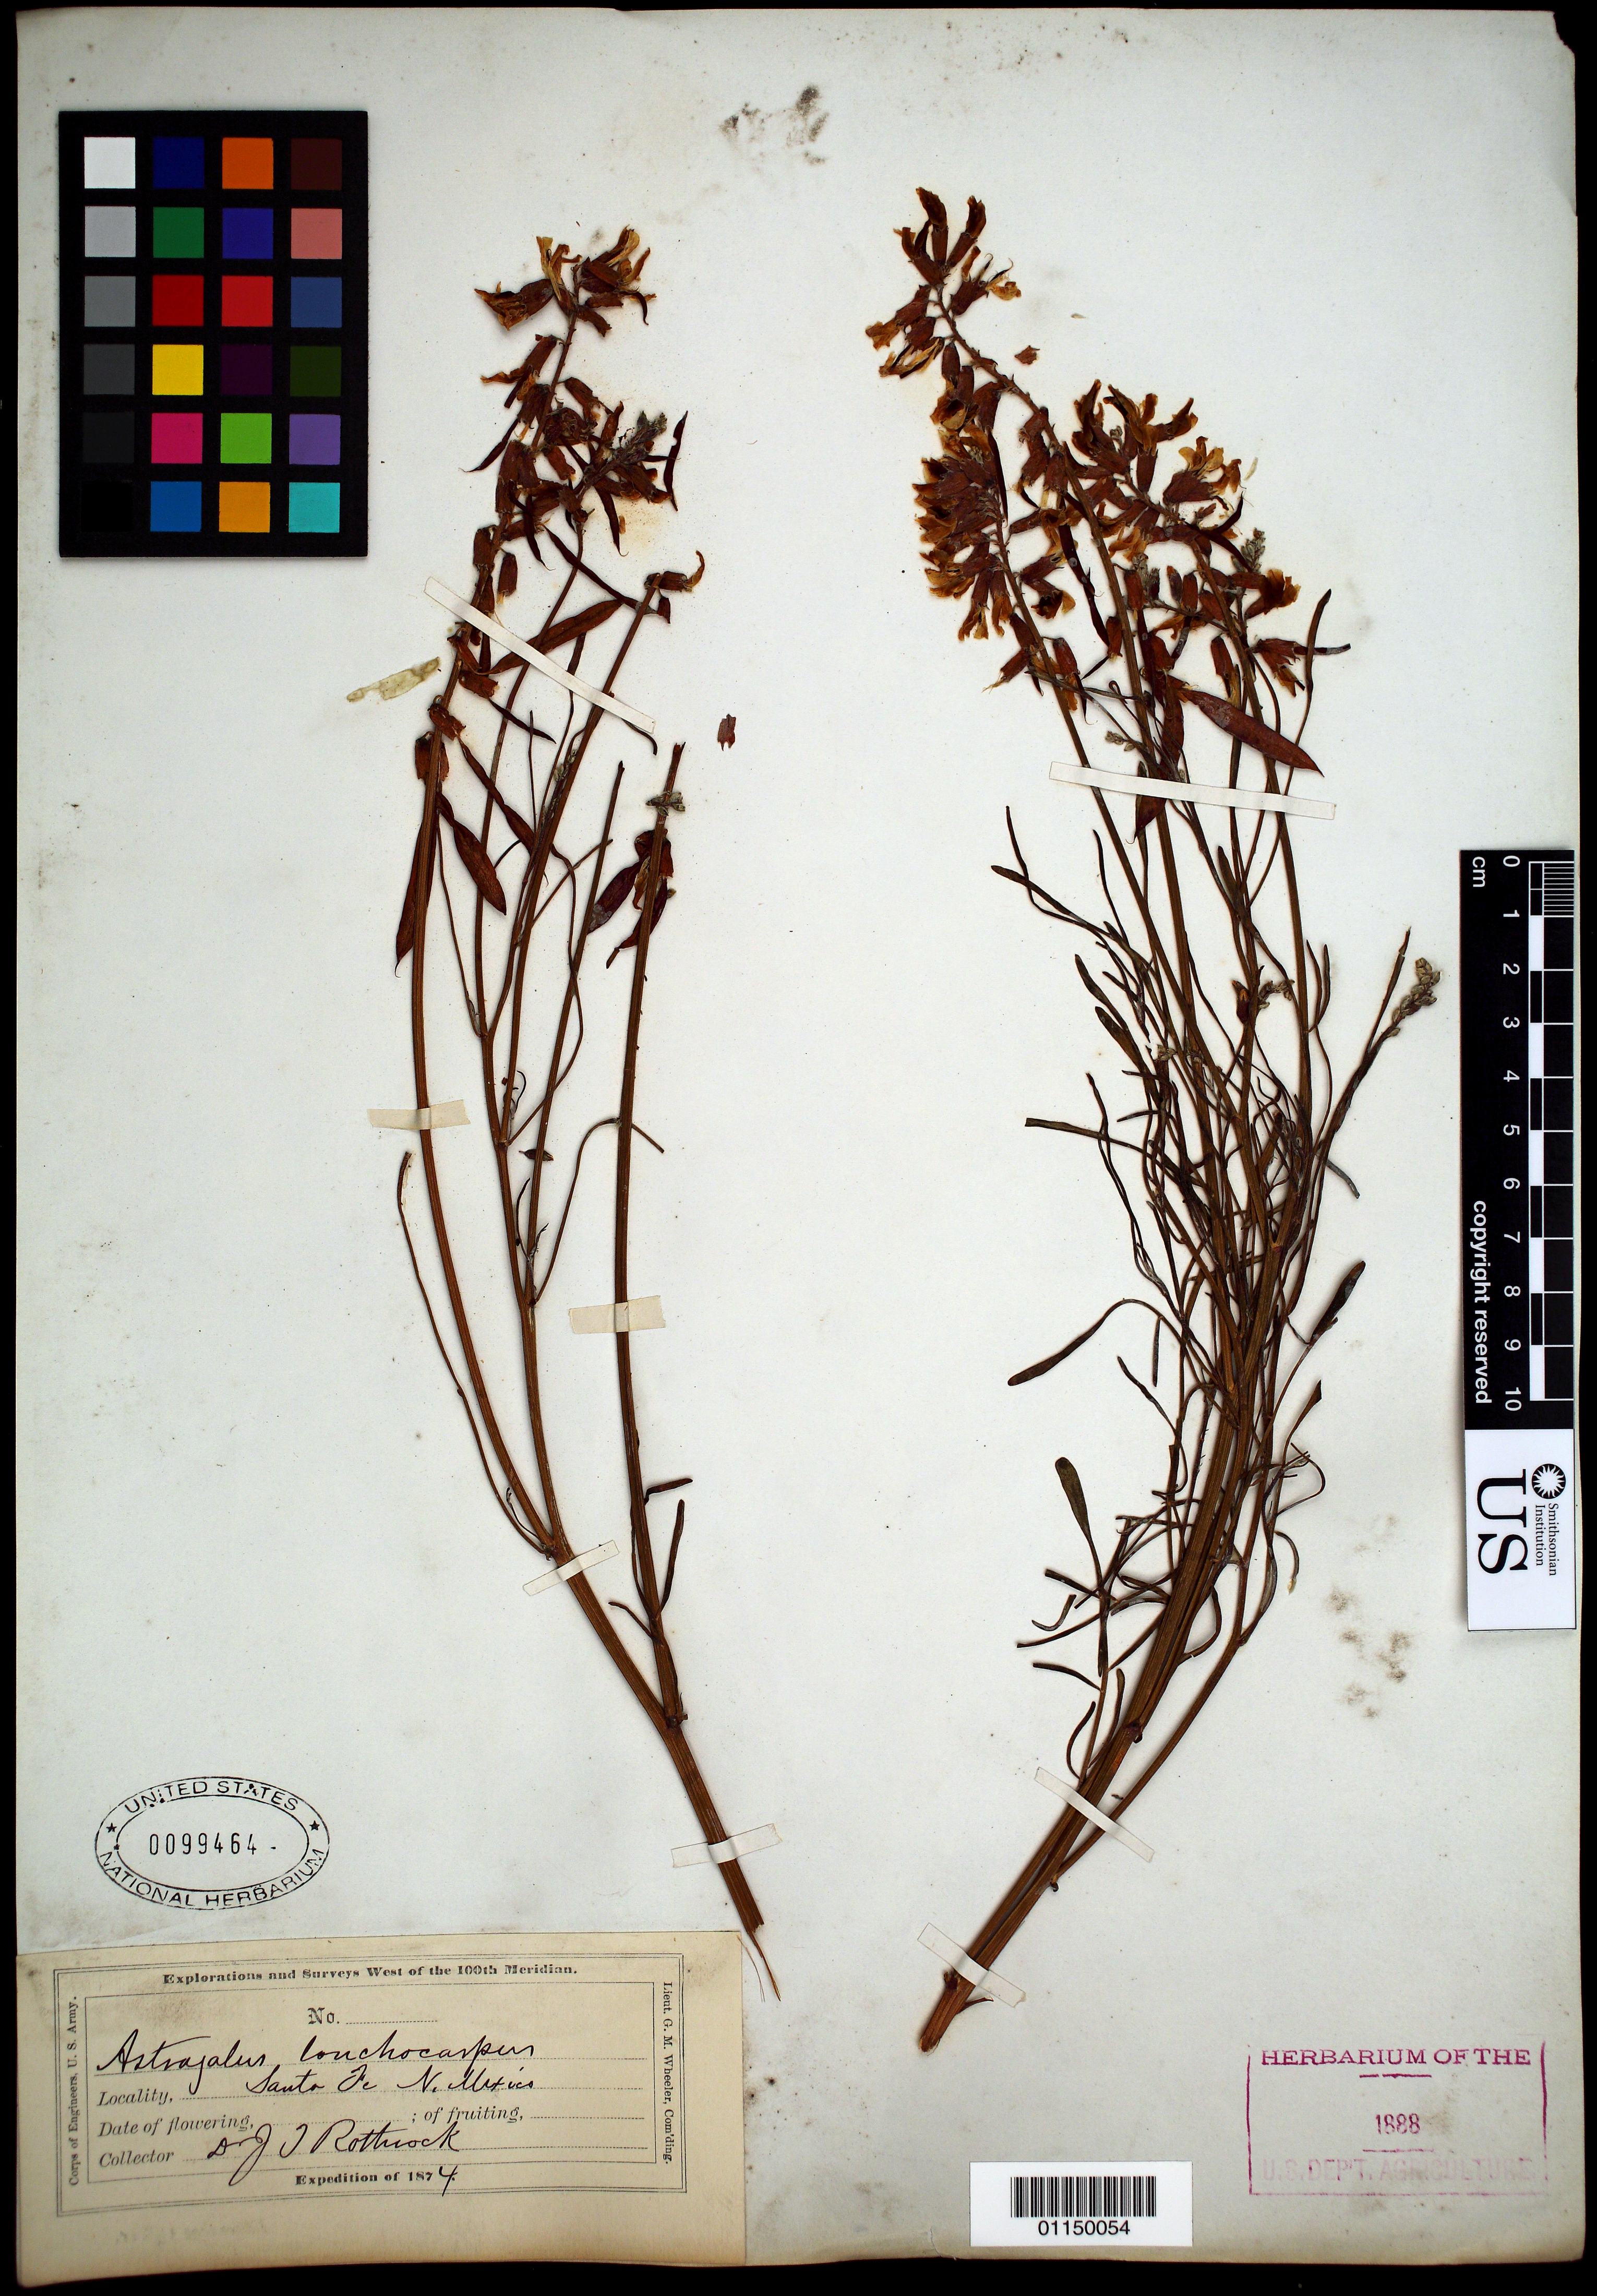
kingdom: Plantae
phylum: Tracheophyta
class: Magnoliopsida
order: Fabales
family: Fabaceae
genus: Astragalus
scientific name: Astragalus lonchocarpus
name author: Torr.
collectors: J. T. Rothrock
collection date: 1874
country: United States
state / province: New Mexico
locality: Santa Fe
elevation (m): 2147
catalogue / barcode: US 99464